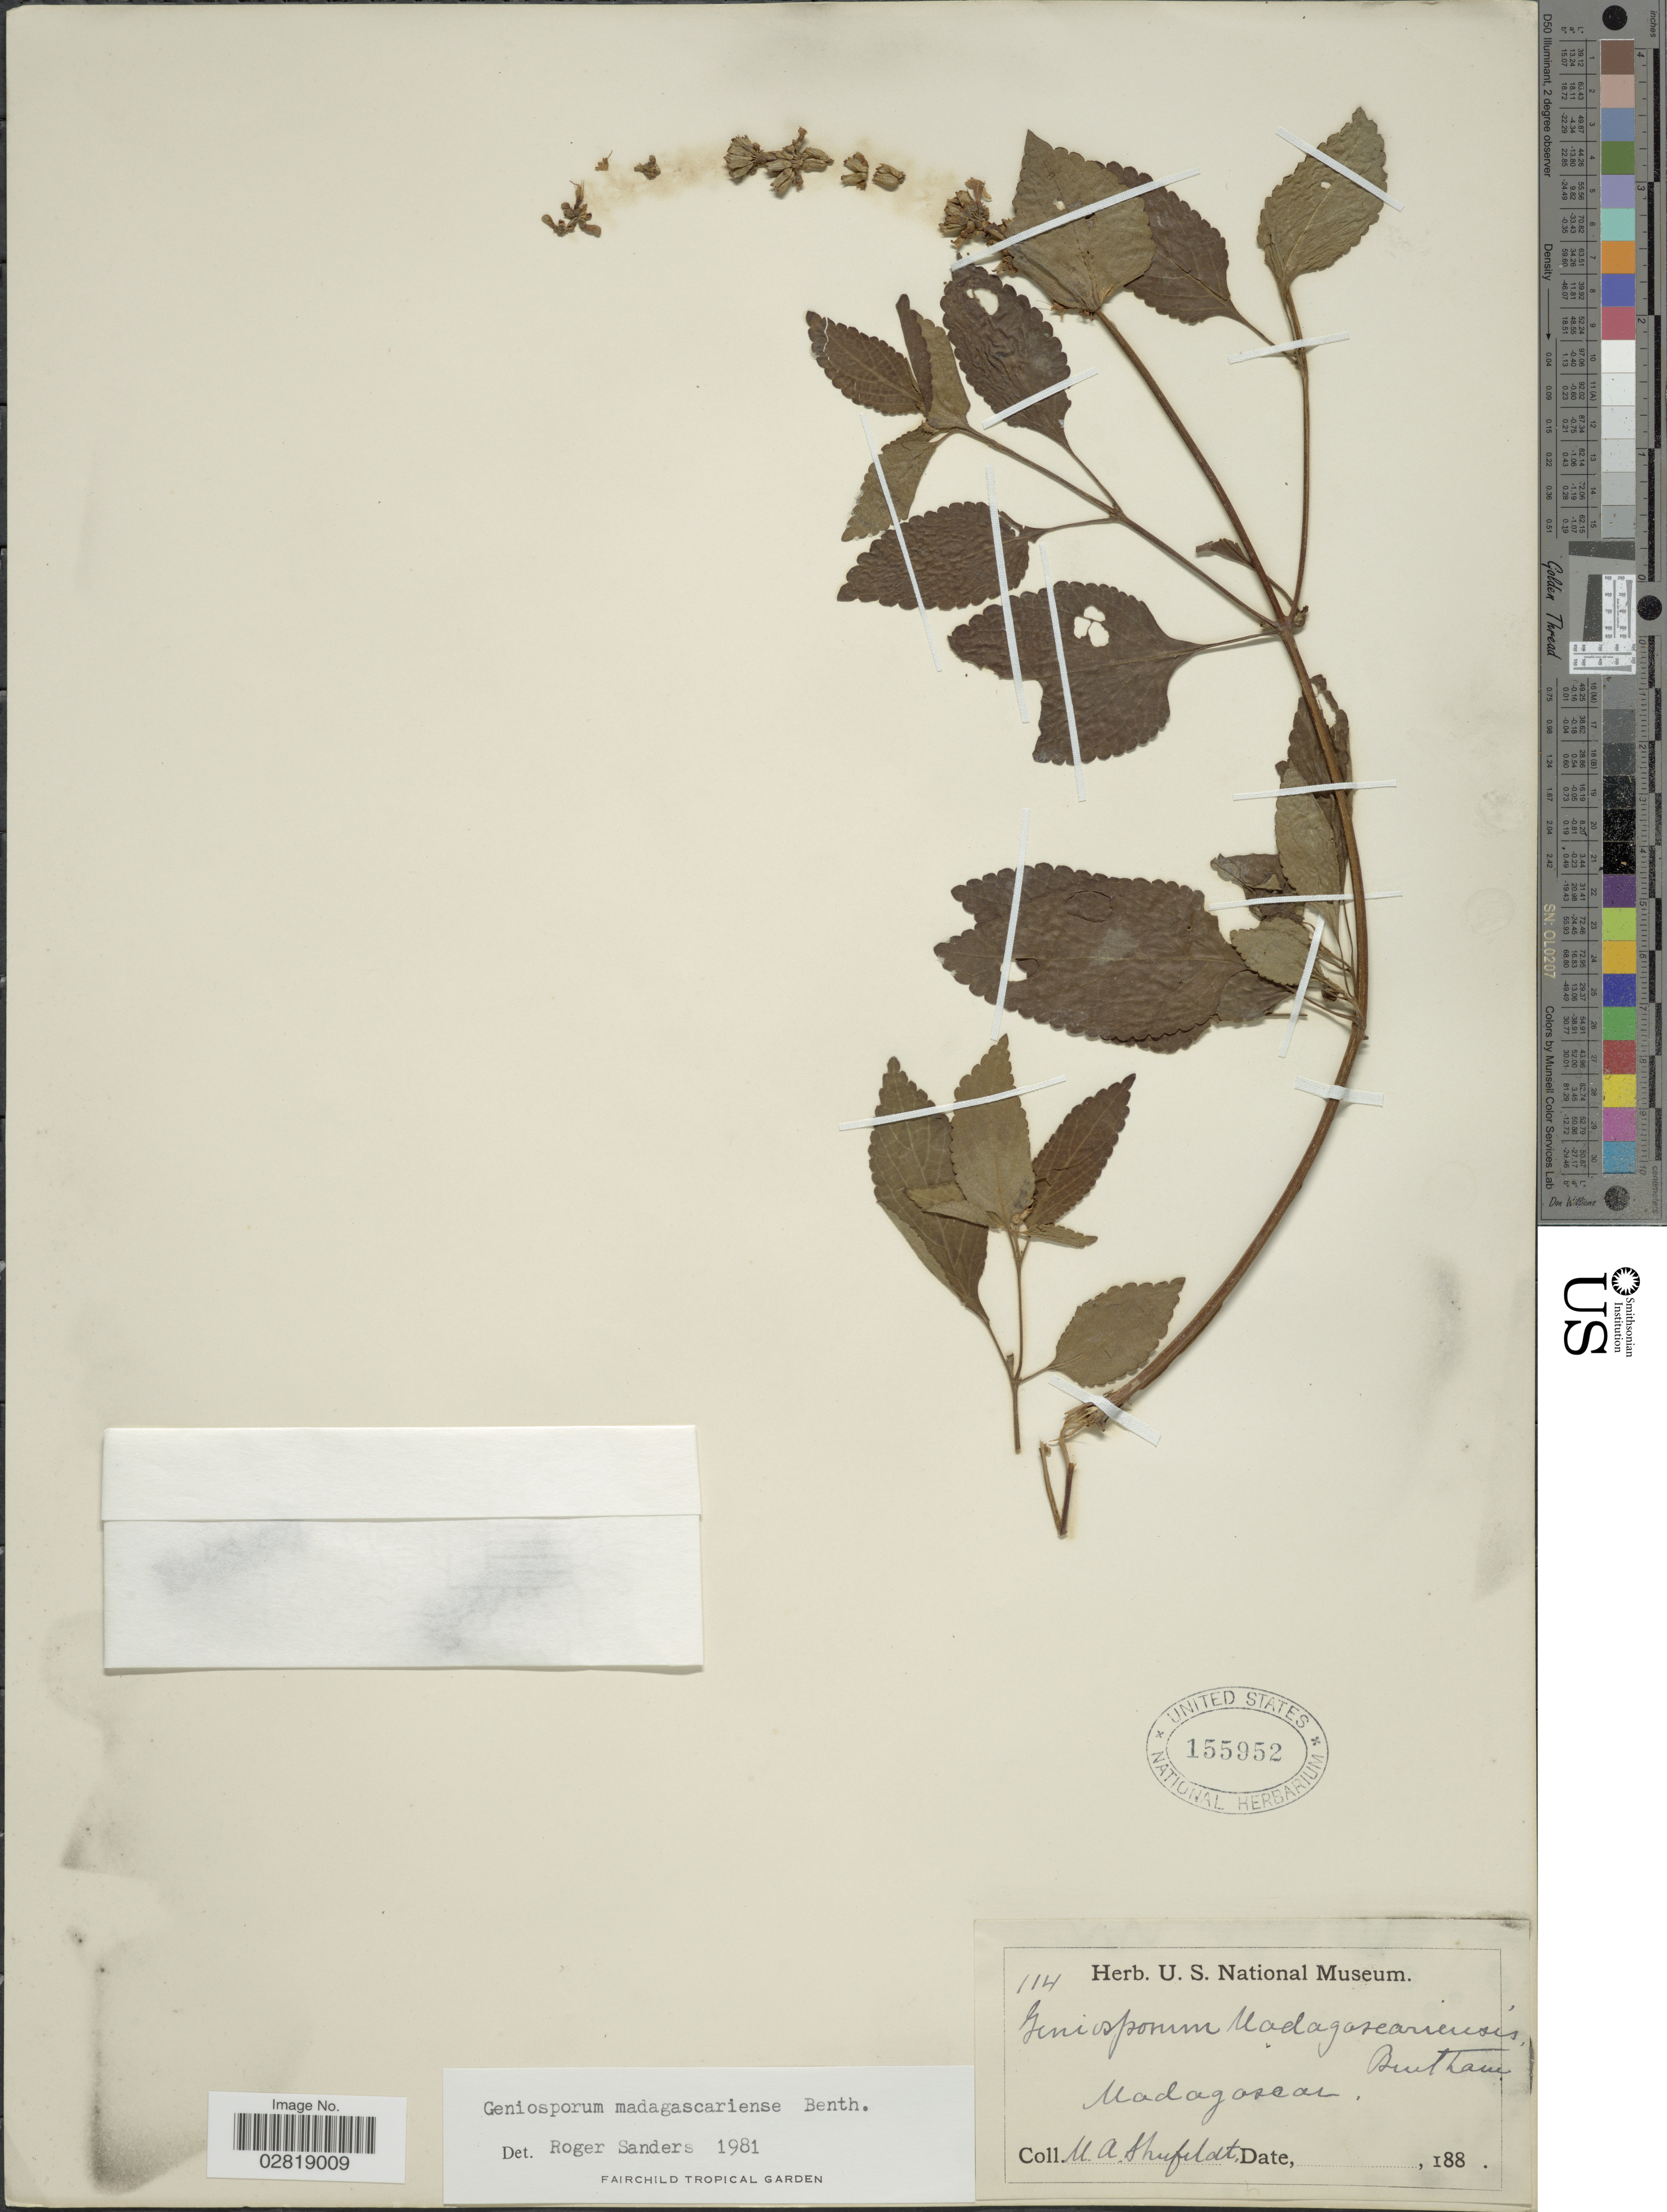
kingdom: Plantae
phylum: Tracheophyta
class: Magnoliopsida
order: Lamiales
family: Lamiaceae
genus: Platostoma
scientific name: Platostoma madagascariense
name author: (Benth.) Paton &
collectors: M. Shufeldt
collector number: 114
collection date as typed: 188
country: Madagascar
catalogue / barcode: US 155952